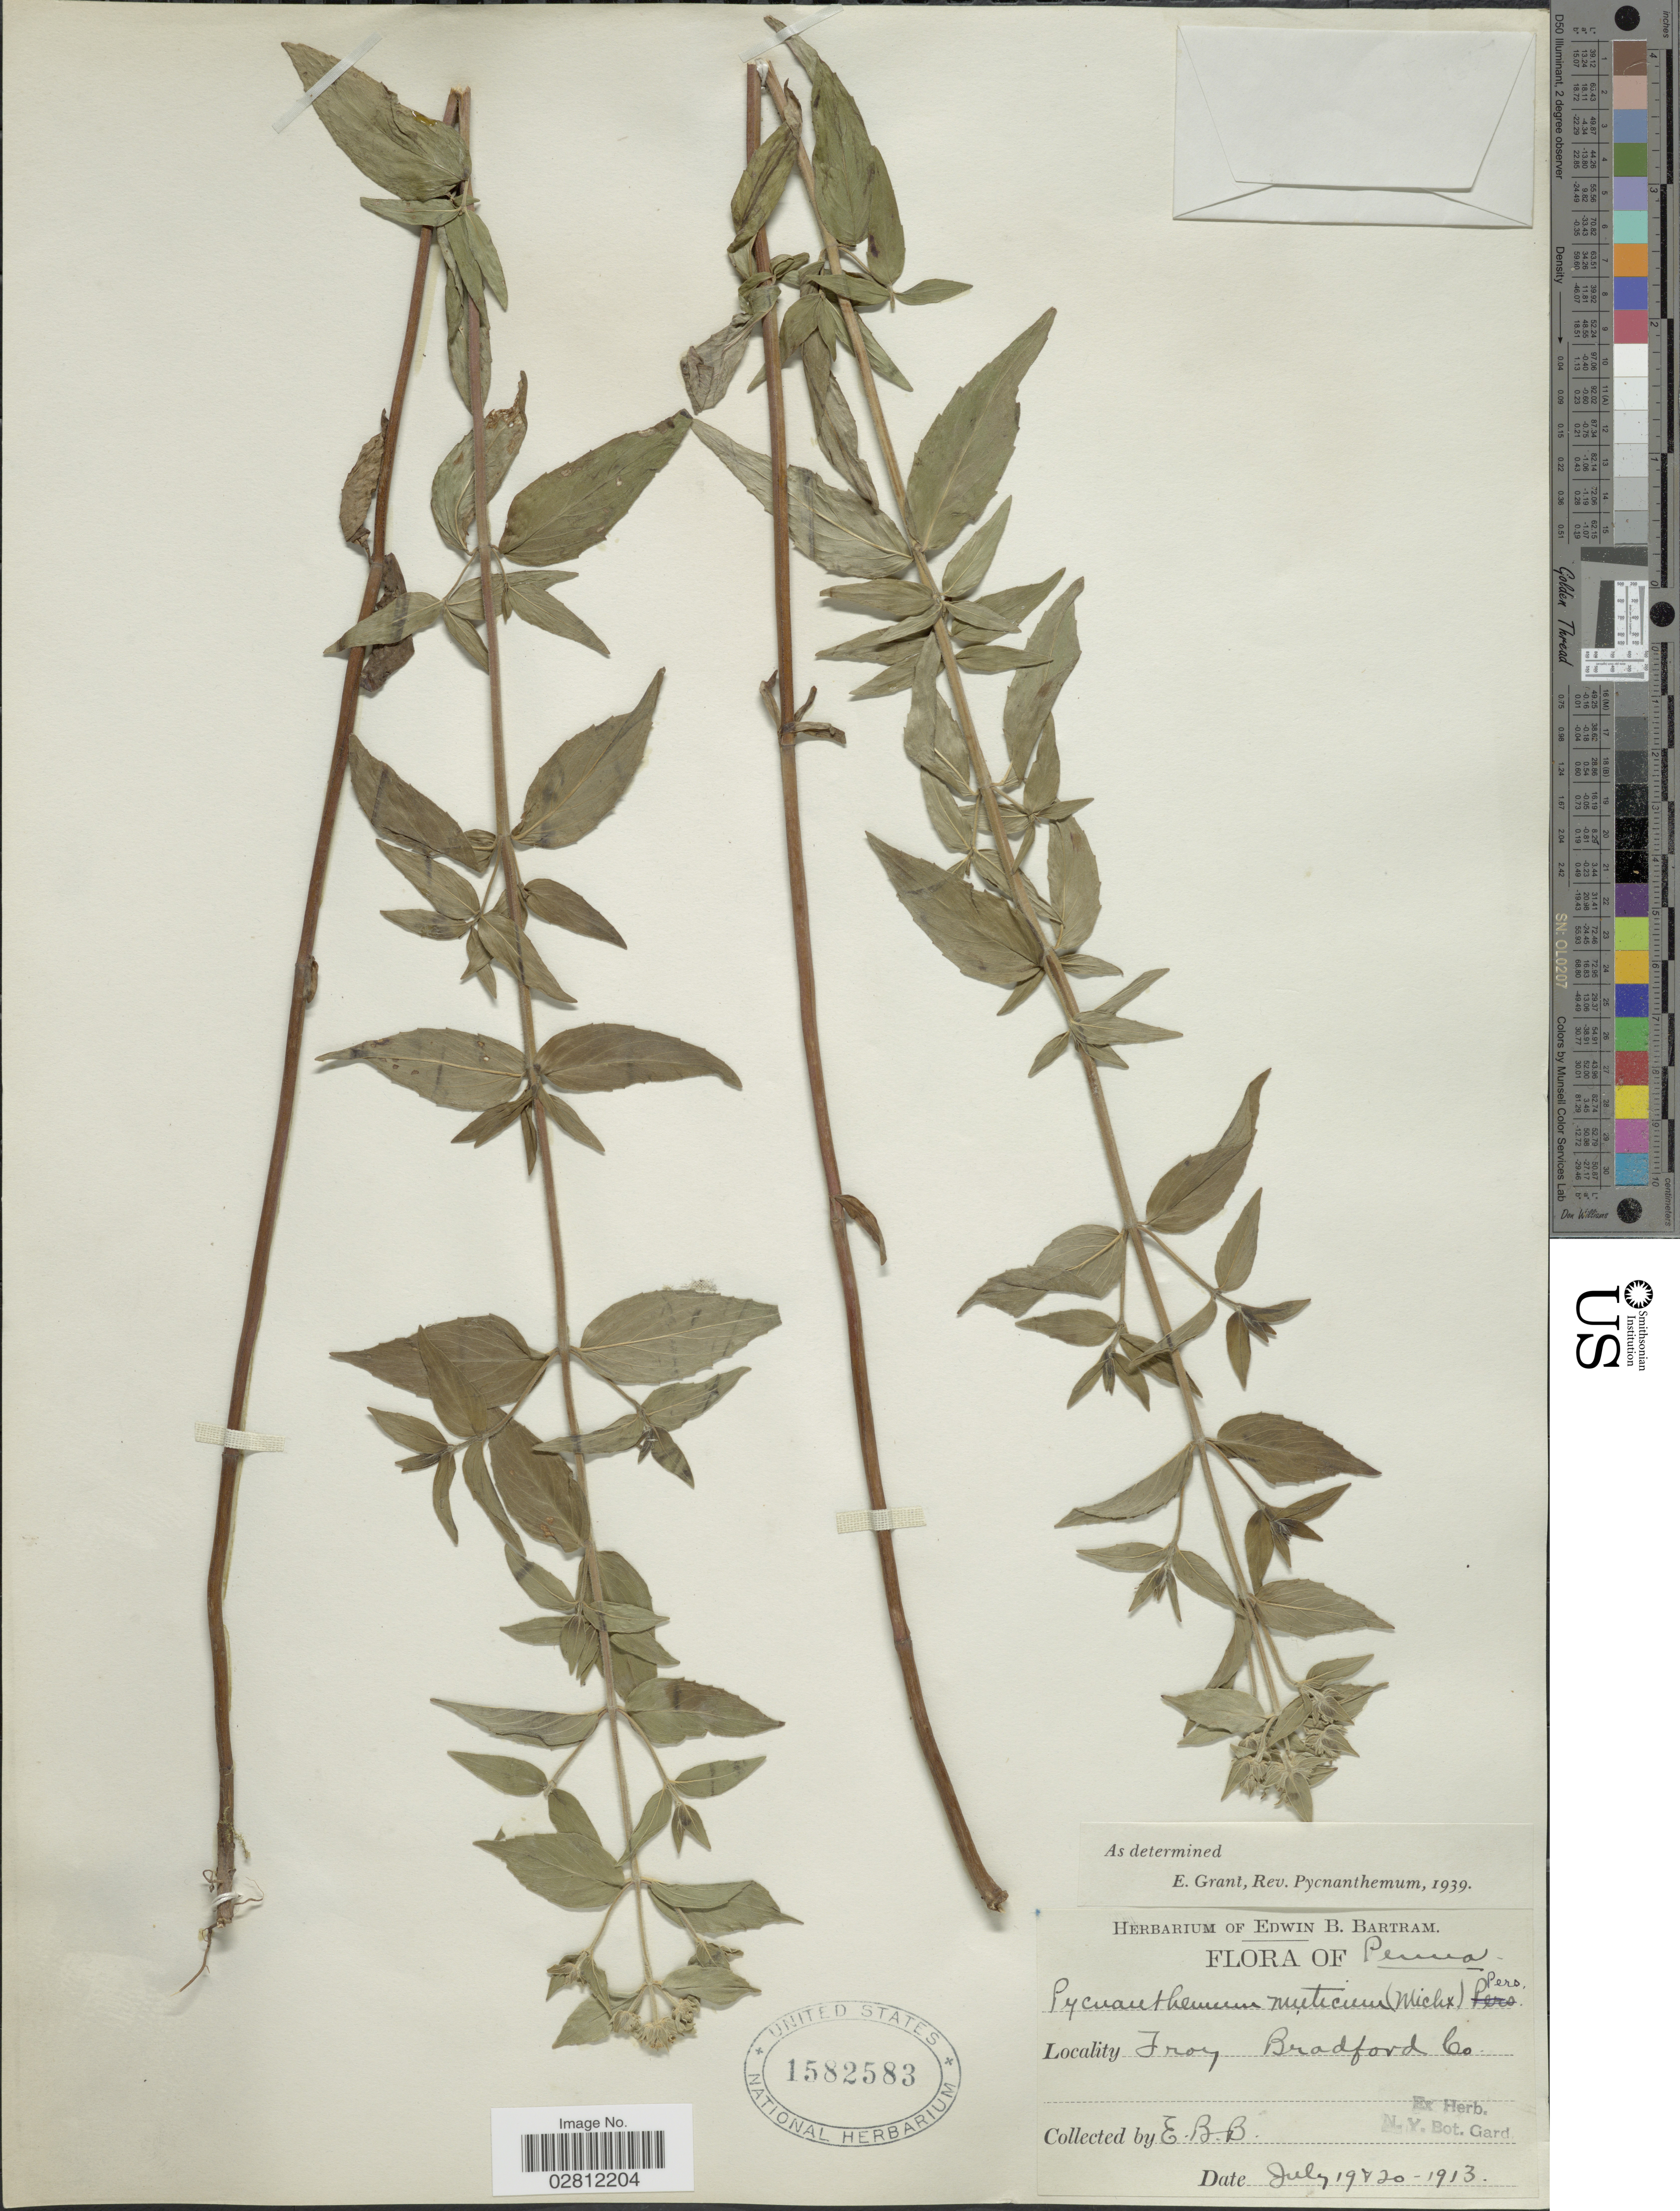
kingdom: Plantae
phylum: Tracheophyta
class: Magnoliopsida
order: Lamiales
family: Lamiaceae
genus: Pycnanthemum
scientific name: Pycnanthemum muticum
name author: (Michx.) Pers.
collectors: E. B. Bartram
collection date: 1913-07-19/1913-07-20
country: United States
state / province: Pennsylvania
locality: Troy Bradford Co.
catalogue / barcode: US 1582583